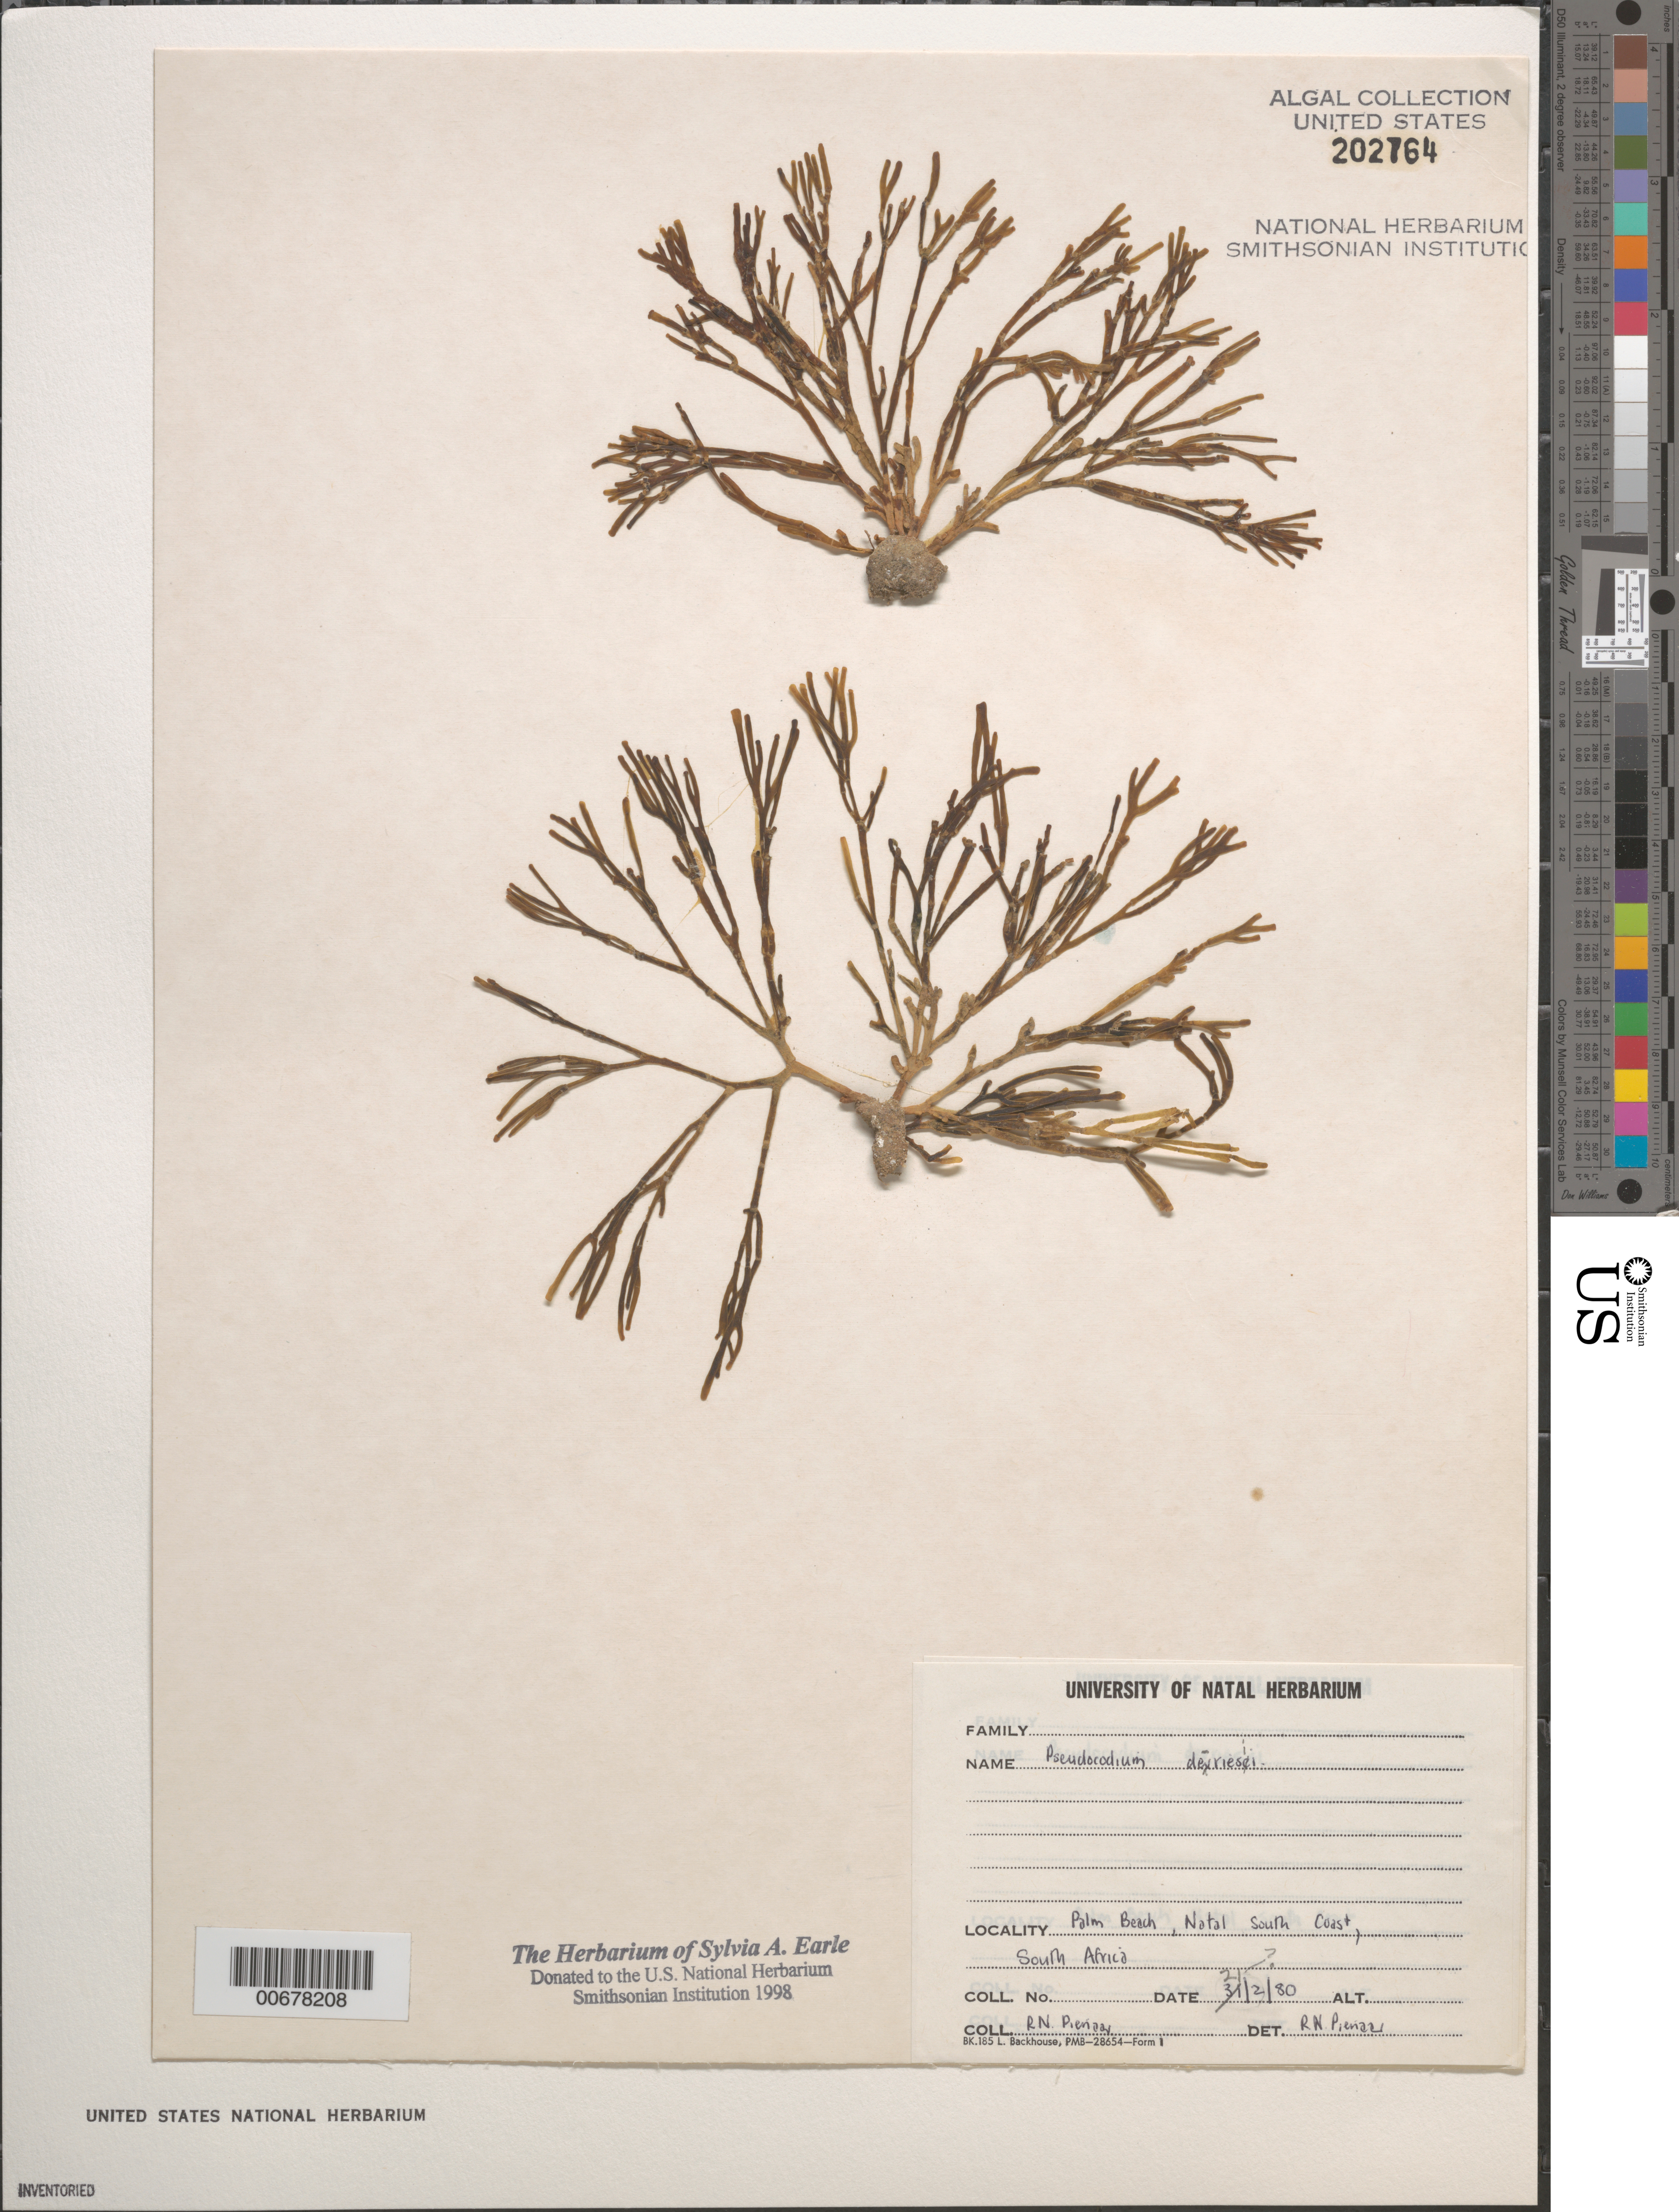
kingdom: Plantae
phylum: Chlorophyta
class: Ulvophyceae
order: Bryopsidales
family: Pseudocodiaceae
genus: Pseudocodium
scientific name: Pseudocodium de-vriesii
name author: Weber Bosse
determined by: Pienaar, R. N.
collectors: R. Pienaar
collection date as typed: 21 Feb 1980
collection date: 1980-02-21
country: South Africa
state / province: KwaZulu-Natal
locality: Palm Beach, South Coast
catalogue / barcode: US 202764